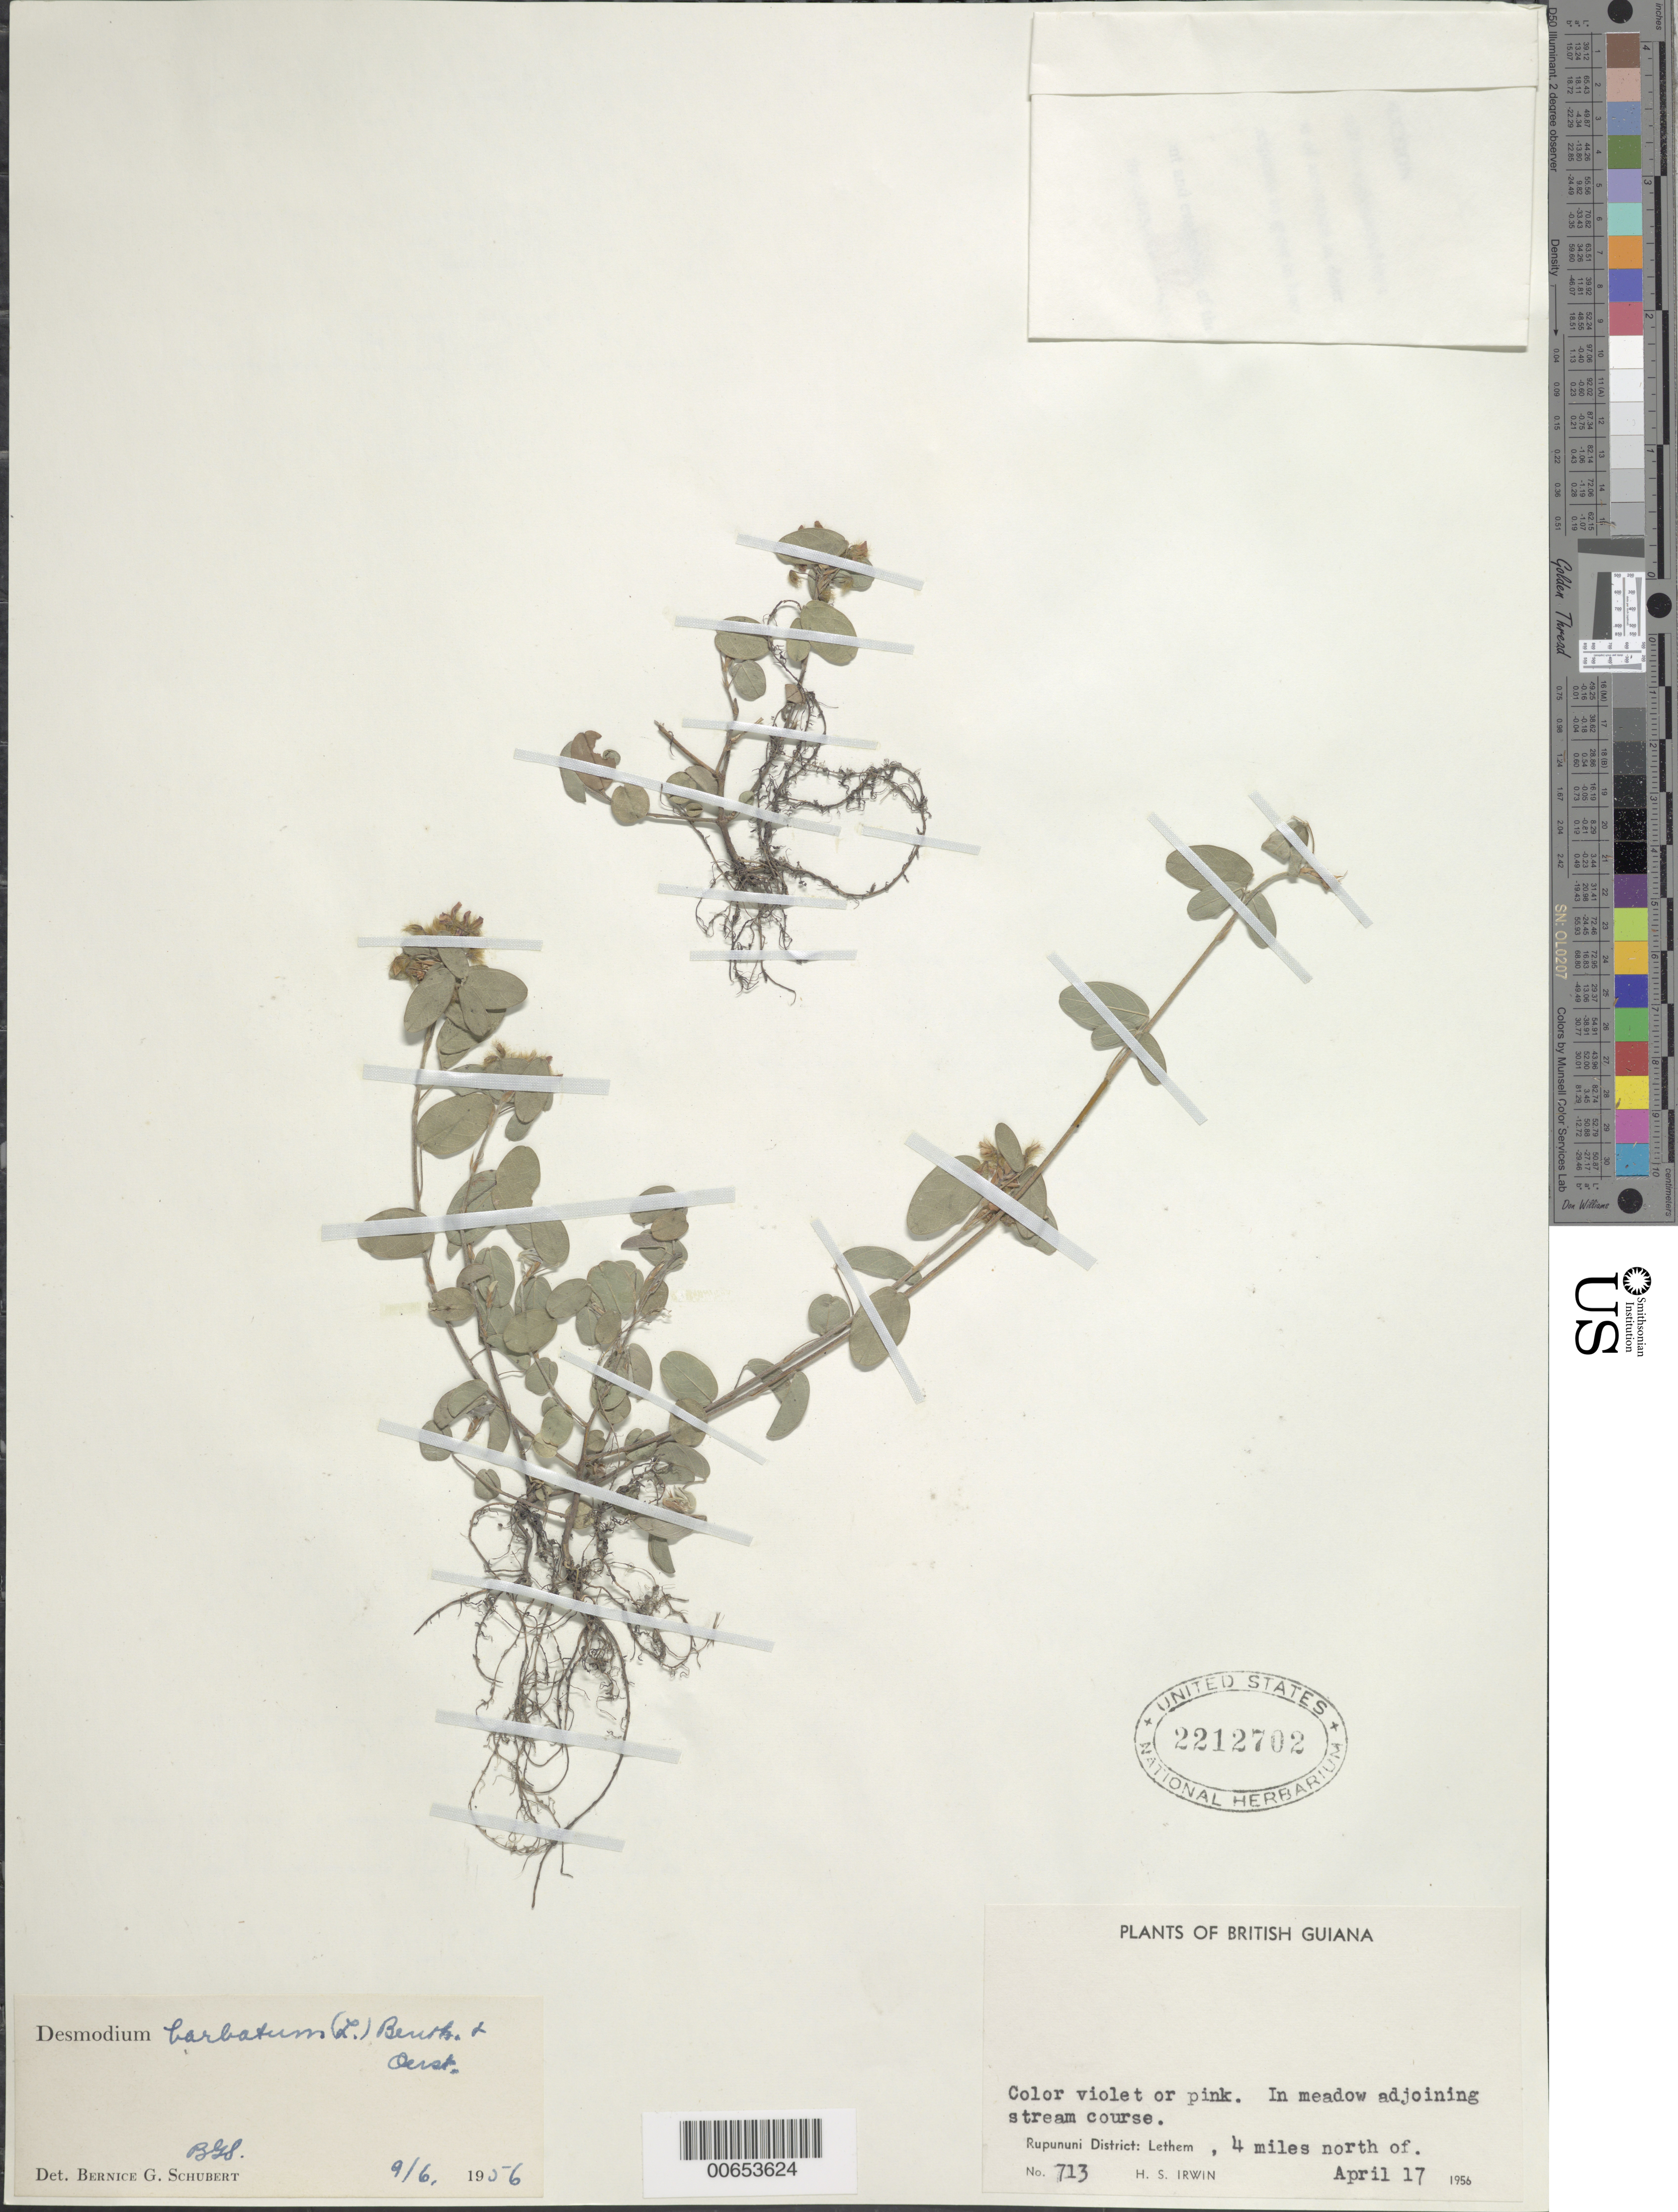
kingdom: Plantae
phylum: Tracheophyta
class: Magnoliopsida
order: Fabales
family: Fabaceae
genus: Grona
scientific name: Grona barbata var. barbata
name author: (L.) H. Ohashi & K. Ohashi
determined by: Strong, Mark T., (BOT), Smithsonian Institution - National Museum of Natural History (UNITED STATES)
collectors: H. Irwin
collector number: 713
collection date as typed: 17-Apr-56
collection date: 1956-04-17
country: Guyana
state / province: U. Takutu-U. Essequibo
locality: Rupununi Dist., 4 mi. N of Lethem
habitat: Meadow adjoining stream course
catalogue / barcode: US 2212702